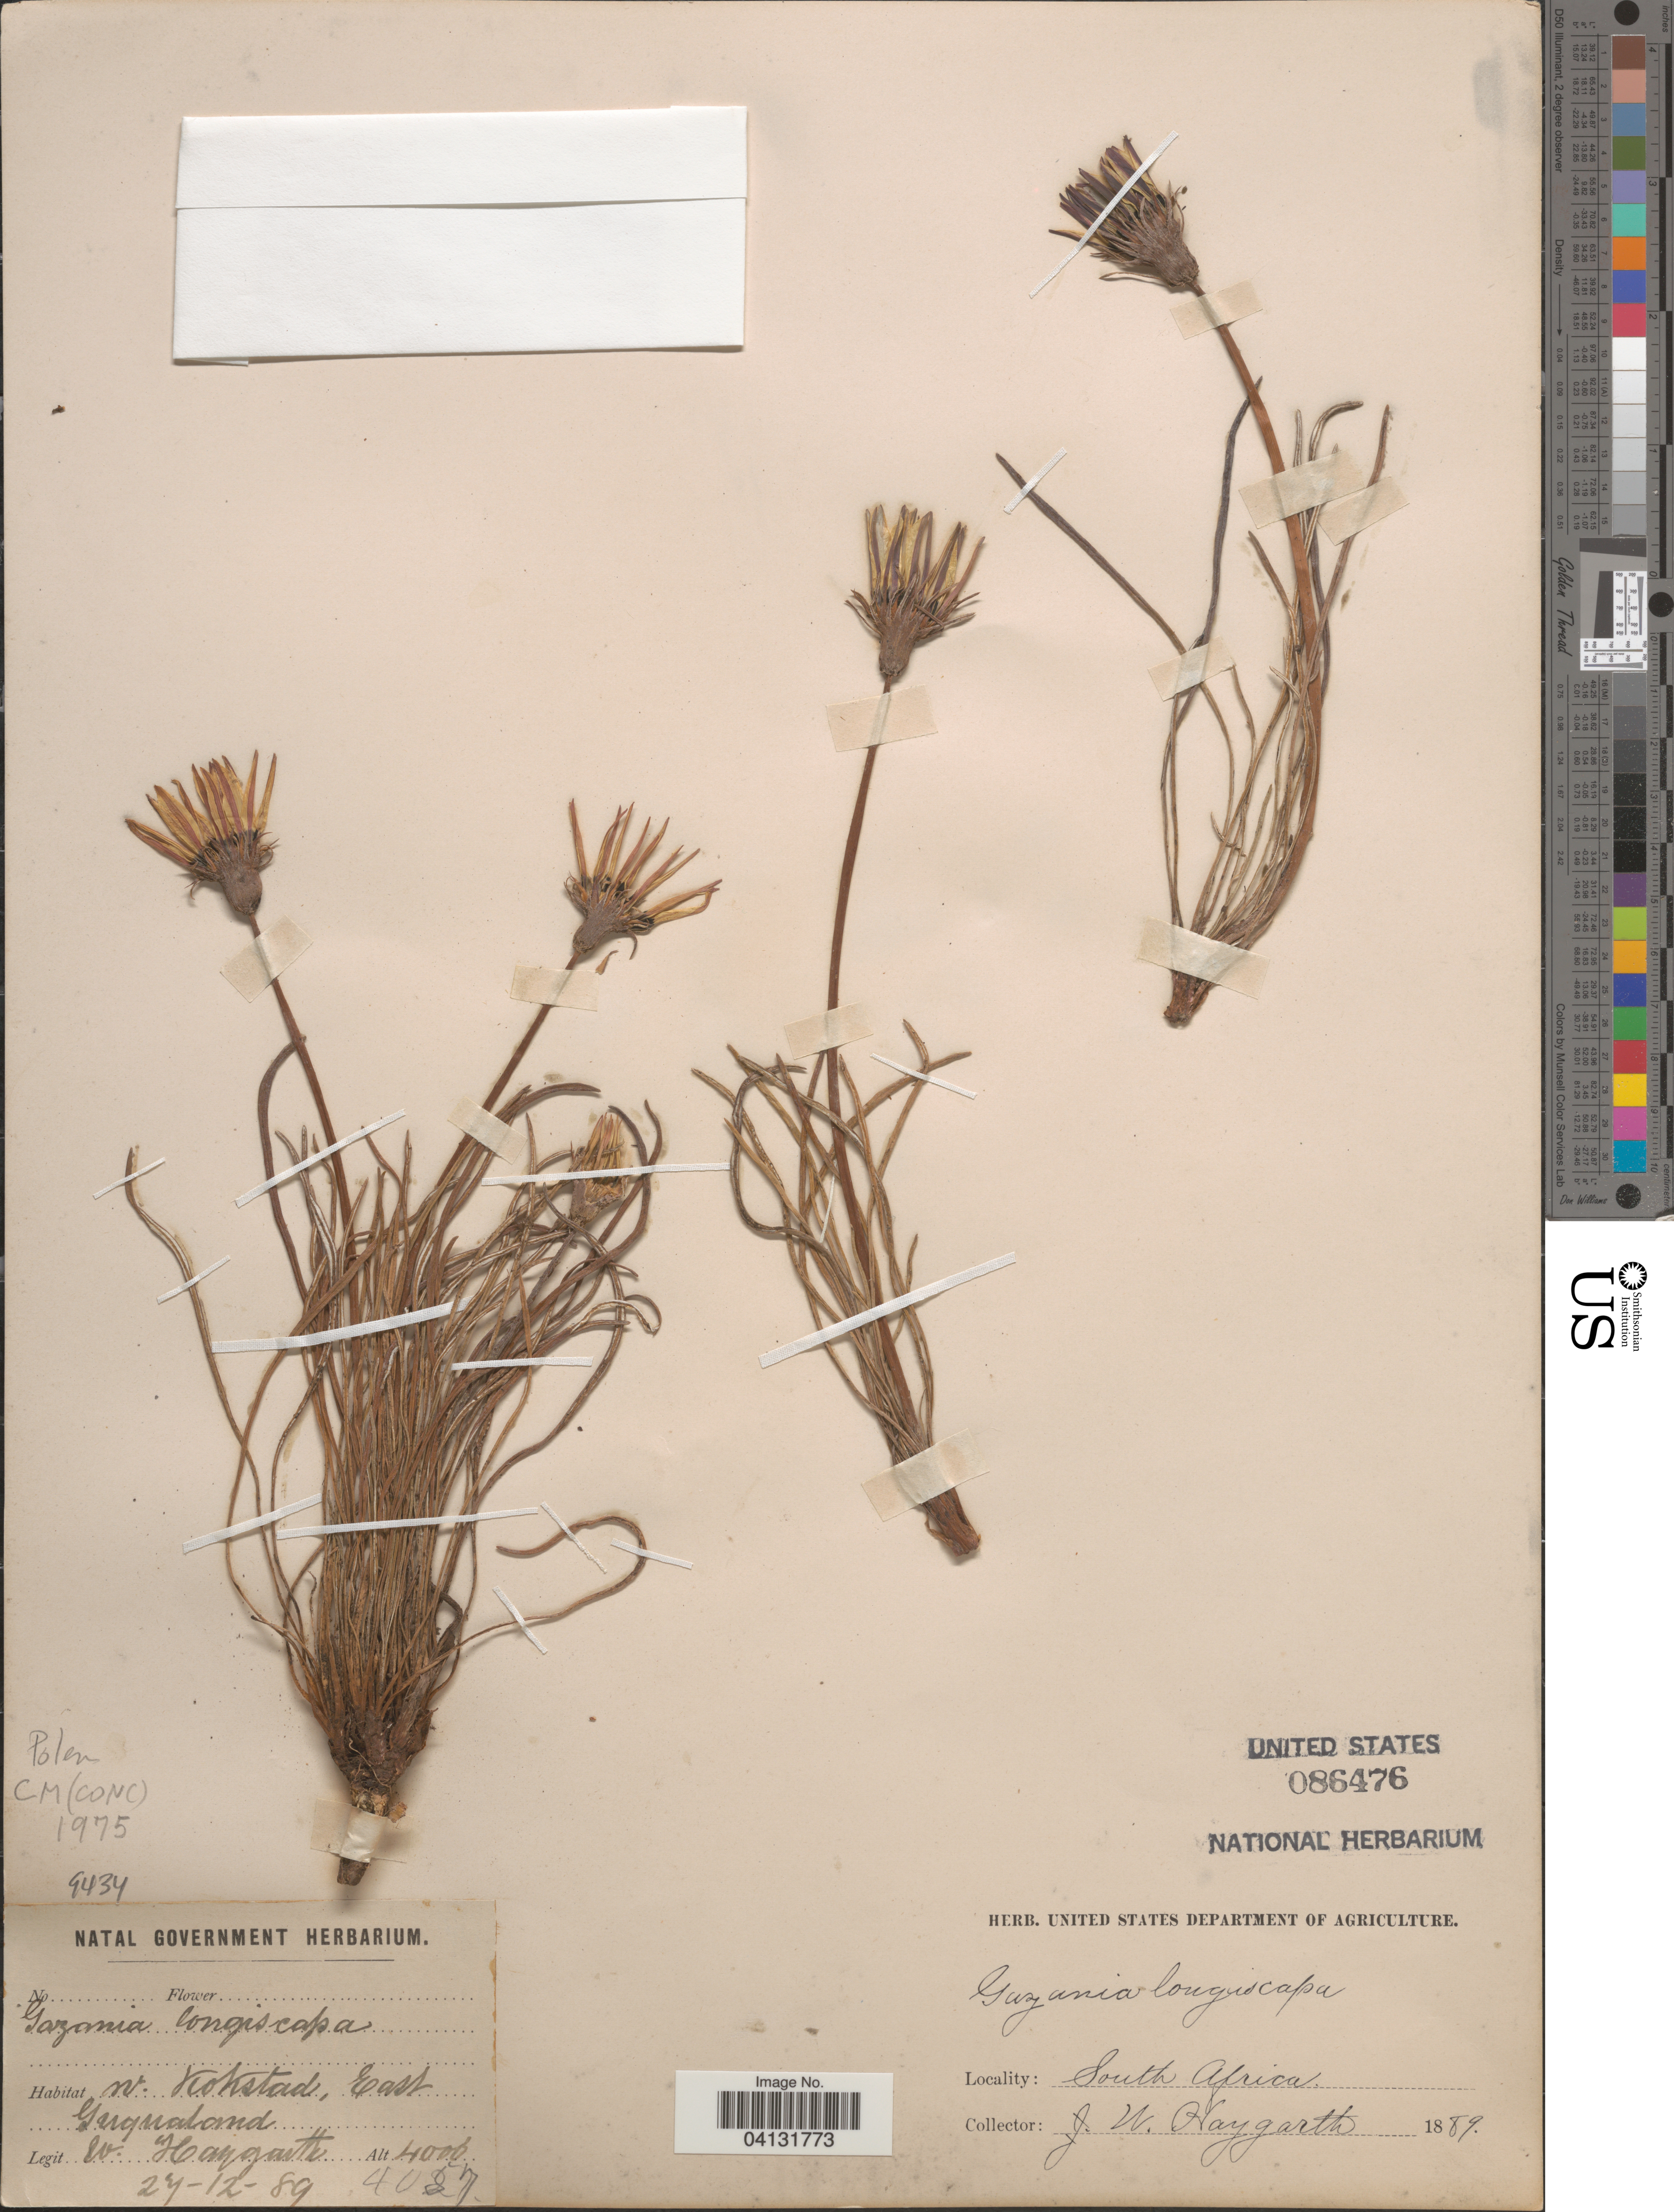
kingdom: Plantae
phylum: Tracheophyta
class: Magnoliopsida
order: Asterales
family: Asteraceae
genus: Gazania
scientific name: Gazania longiscapa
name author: DC.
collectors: J. Haygarth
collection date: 1889-12-27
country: South Africa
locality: W. Kokstad, East Gugualand.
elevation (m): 1219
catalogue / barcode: US 86476